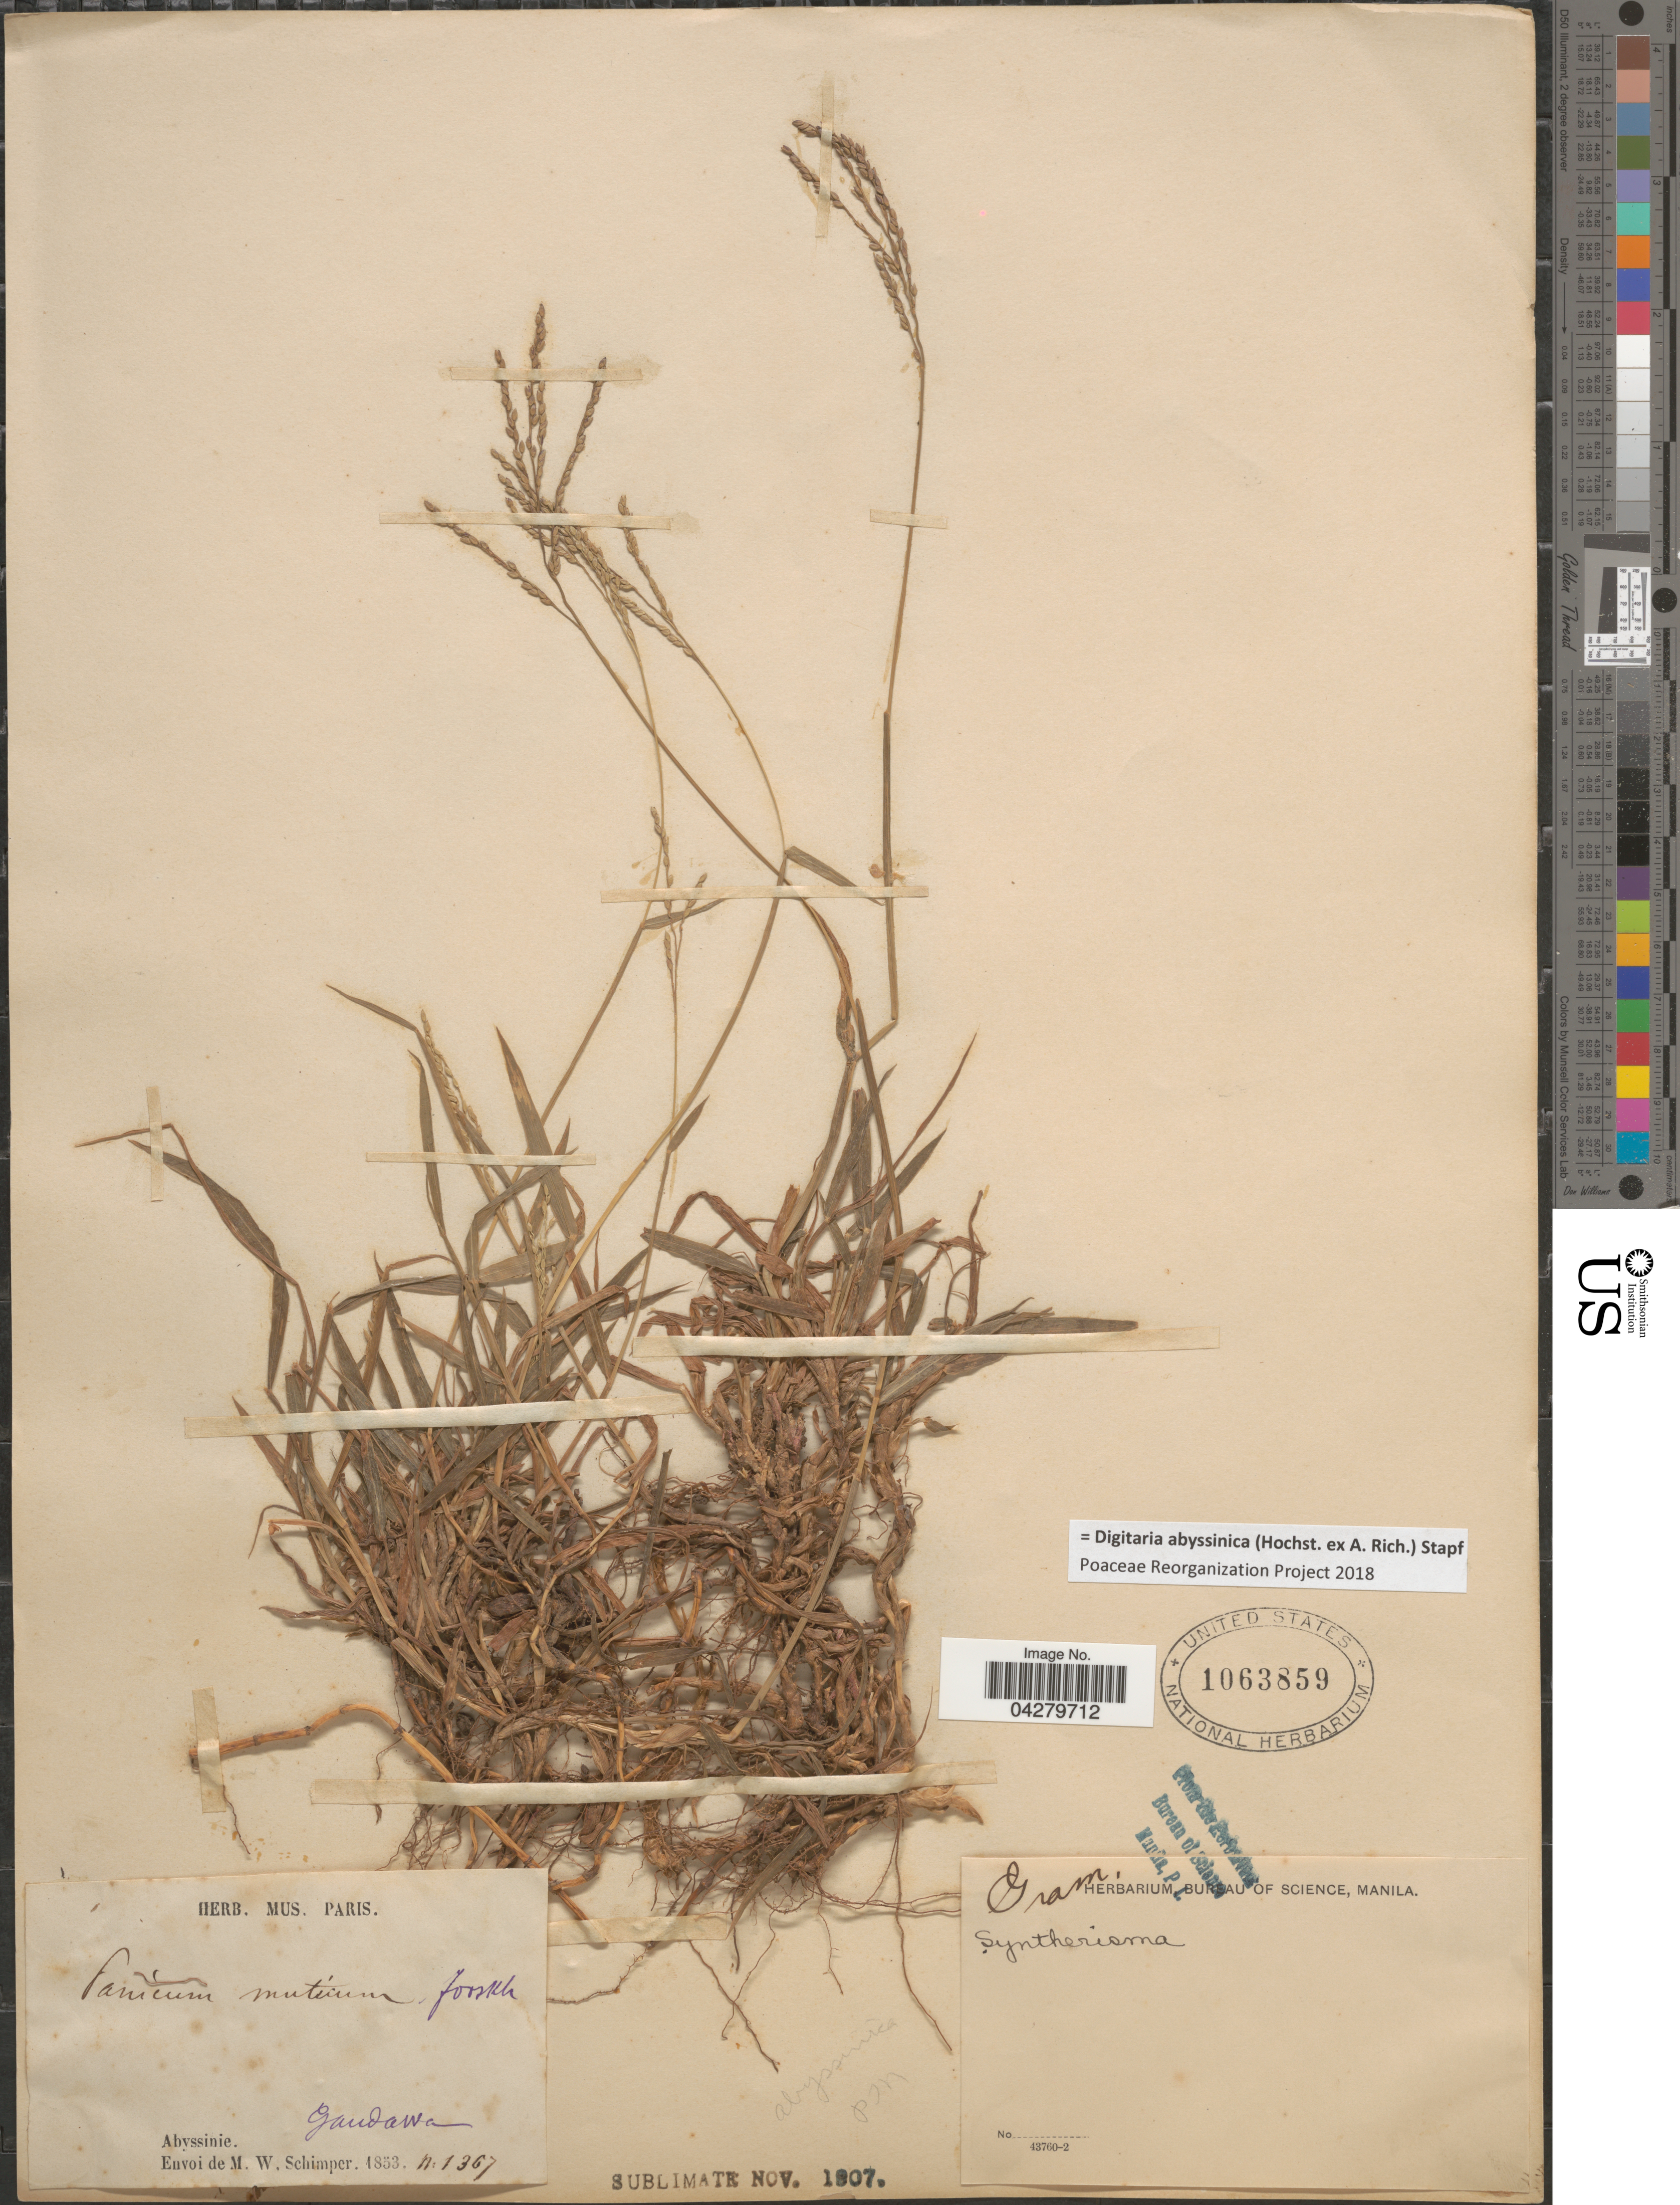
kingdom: Plantae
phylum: Tracheophyta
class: Liliopsida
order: Poales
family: Poaceae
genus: Digitaria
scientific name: Digitaria abyssinica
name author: (Hochst. ex Rich.) Stapf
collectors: M. Schimper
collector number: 1367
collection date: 1853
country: Ethiopia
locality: Gandawa [interpreted]. Abyssinie.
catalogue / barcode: US 1063859